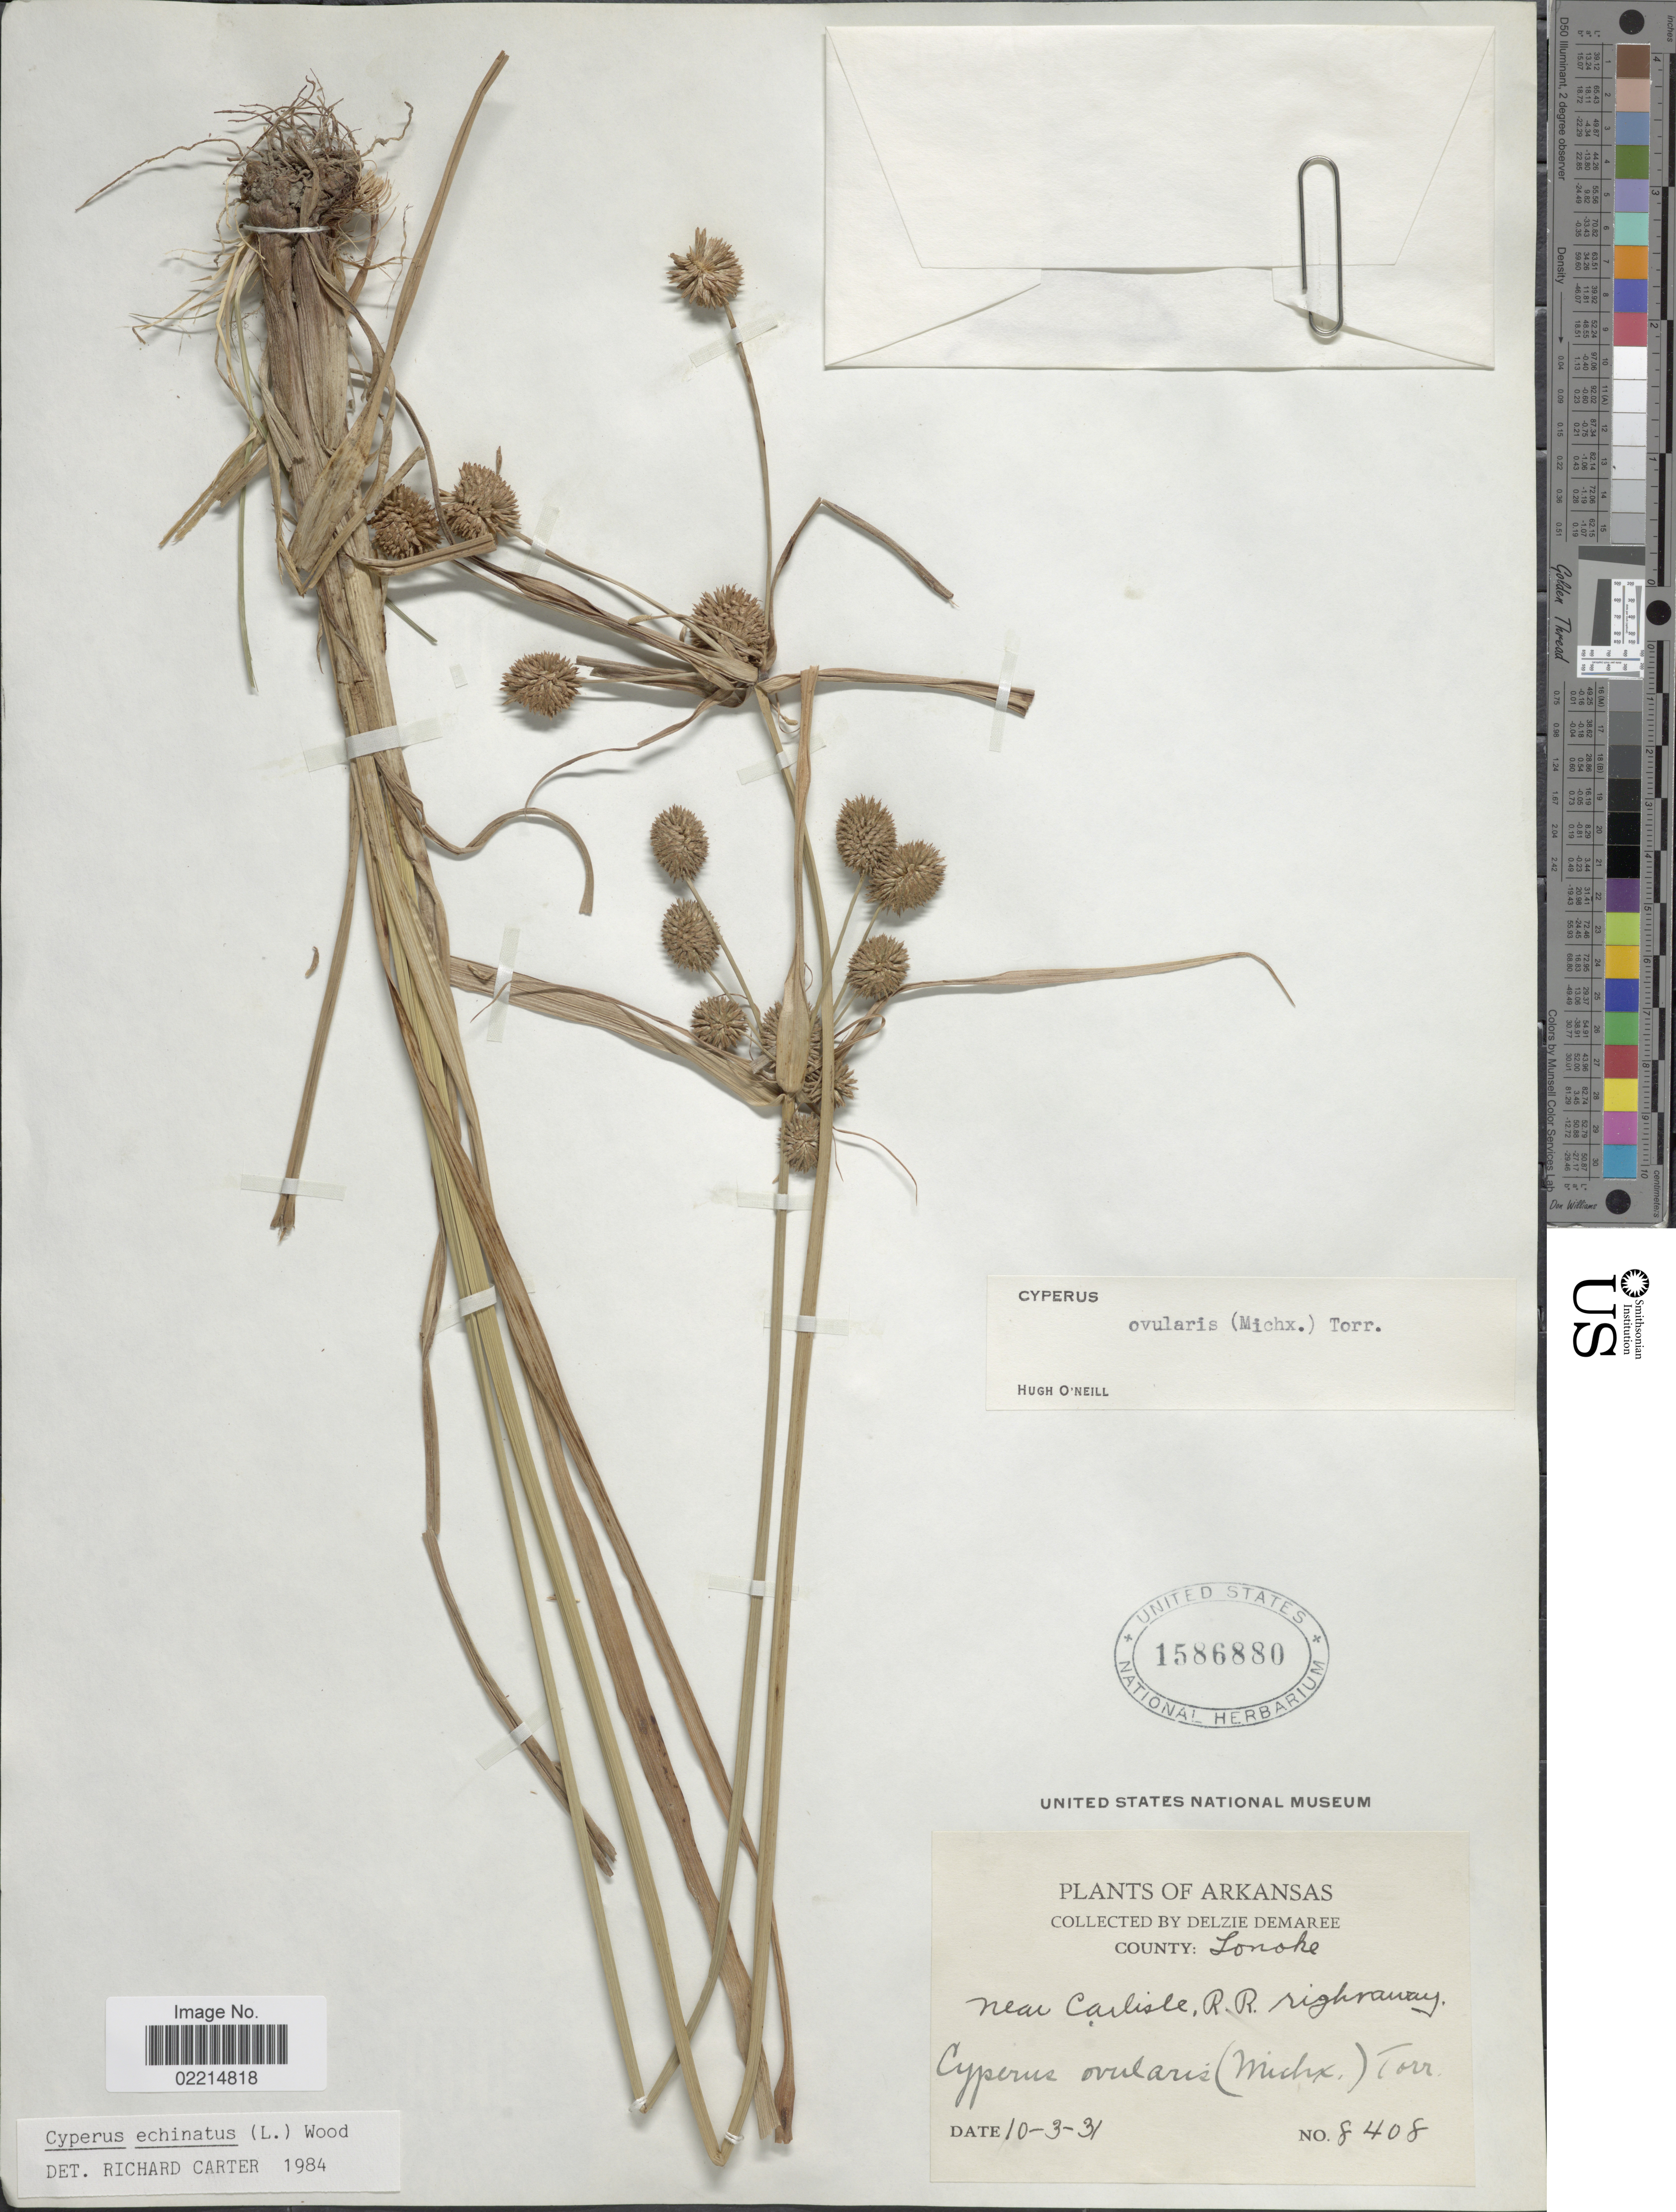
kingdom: Plantae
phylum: Tracheophyta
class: Liliopsida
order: Poales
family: Cyperaceae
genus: Cyperus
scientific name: Cyperus echinatus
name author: (L.) Alph. Wood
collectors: D. Demaree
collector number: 8408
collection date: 1931-10-03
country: United States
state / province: Arkansas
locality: County; Lonoke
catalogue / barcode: US 1586880